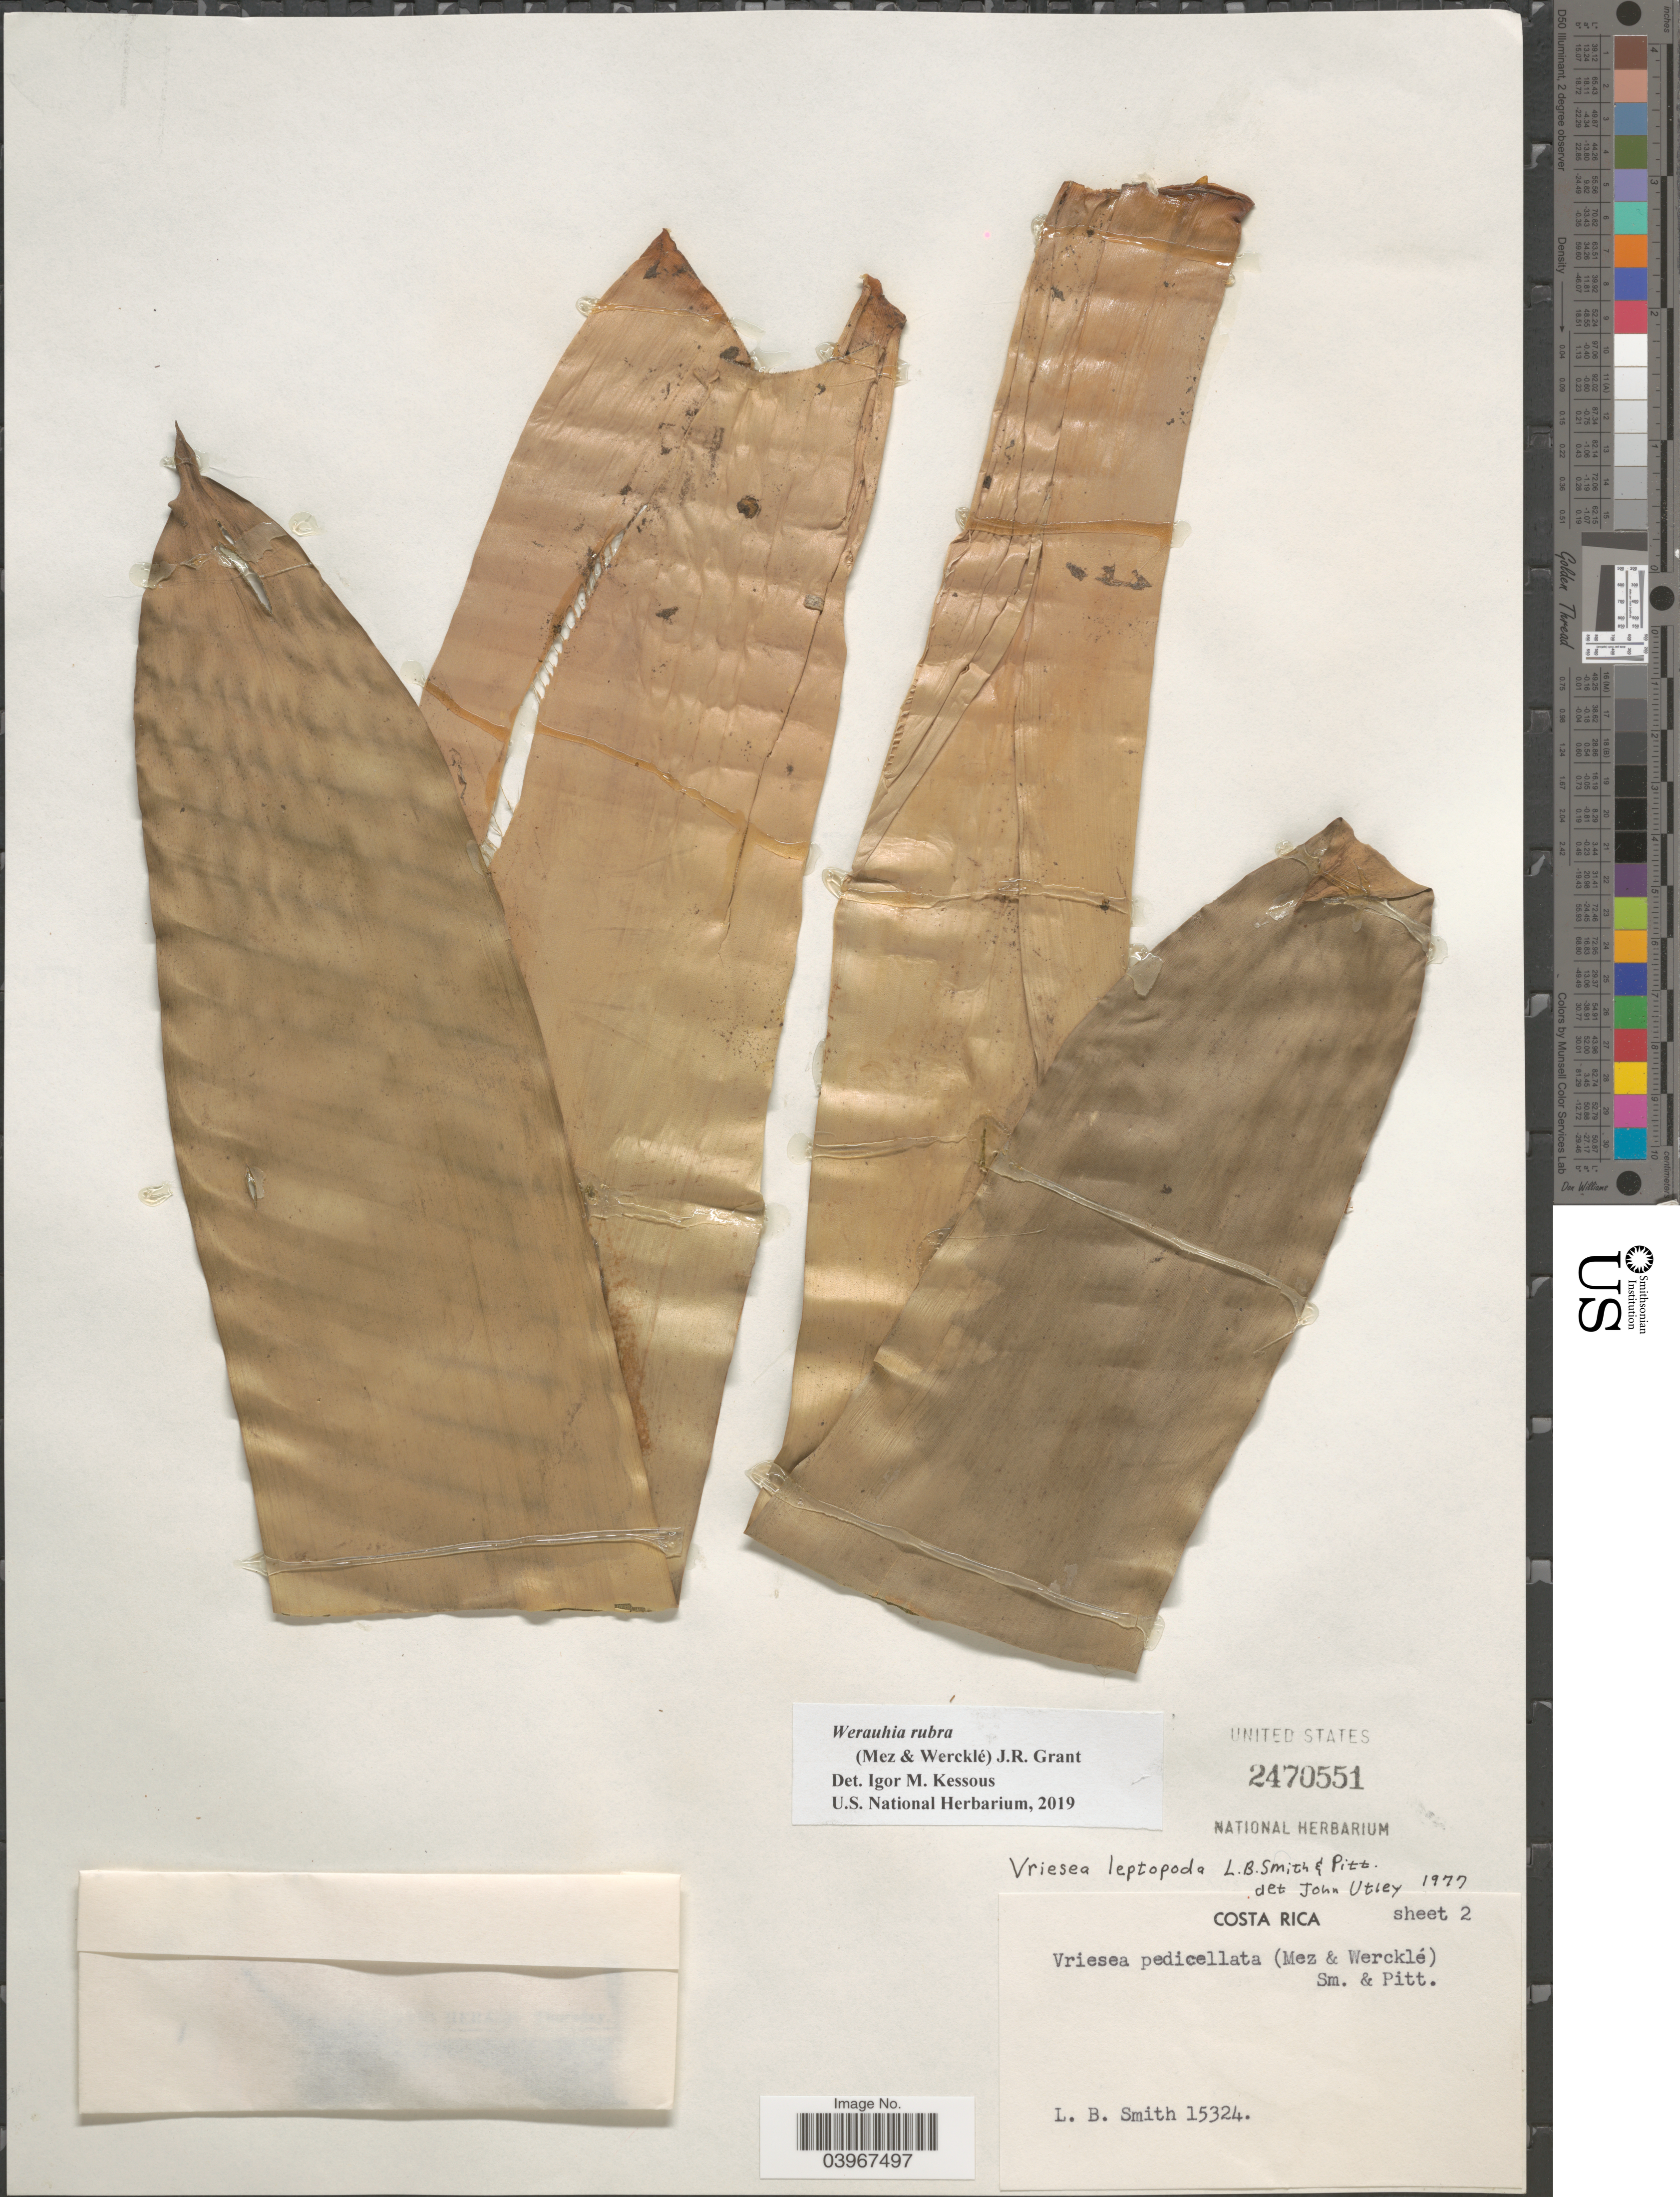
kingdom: Plantae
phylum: Tracheophyta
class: Liliopsida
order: Poales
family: Bromeliaceae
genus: Werauhia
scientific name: Werauhia rubra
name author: (Mez & Wercklé) J.R. Grant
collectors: L. Smith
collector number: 15324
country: Costa Rica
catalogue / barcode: US 2470551